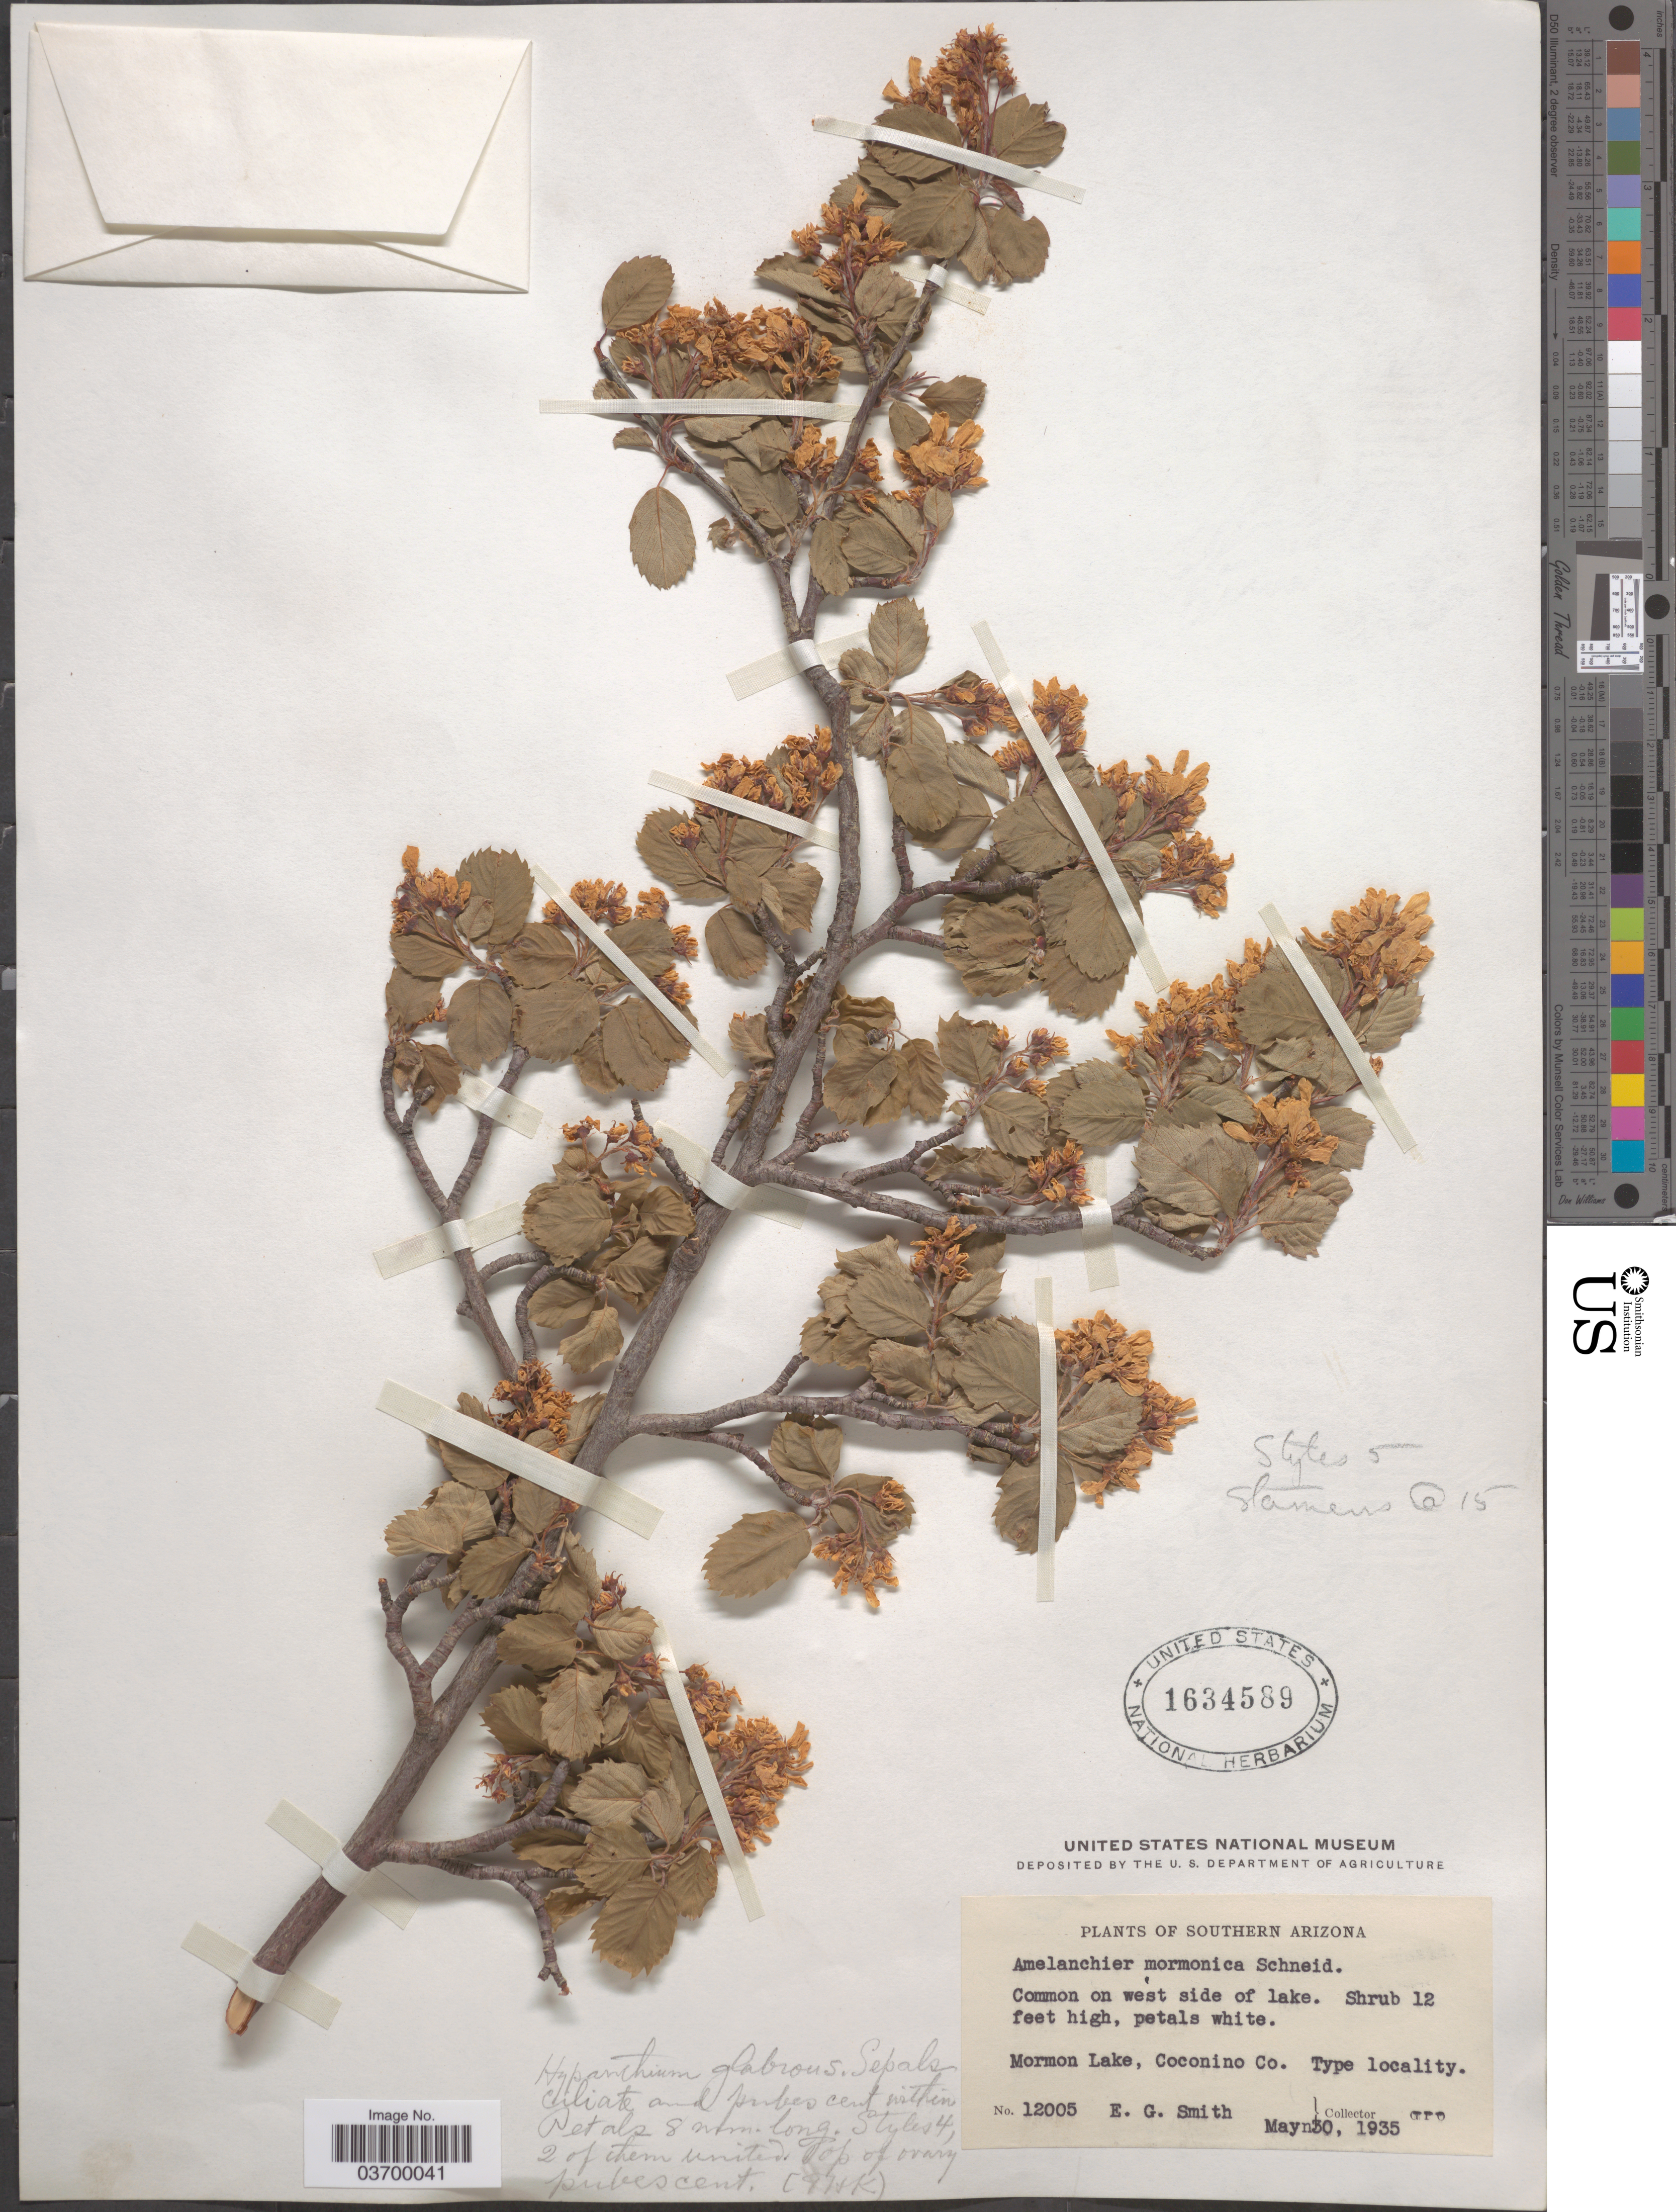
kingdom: Plantae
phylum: Tracheophyta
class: Magnoliopsida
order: Rosales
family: Rosaceae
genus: Amelanchier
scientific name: Amelanchier alnifolia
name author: (Nutt.) Nutt. ex M. Roem.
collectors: E. G. Smith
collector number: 12005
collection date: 1935-05-30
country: United States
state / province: Arizona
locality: Southern Arizona. Mormon Lake, Coconino Co.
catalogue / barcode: US 1634589